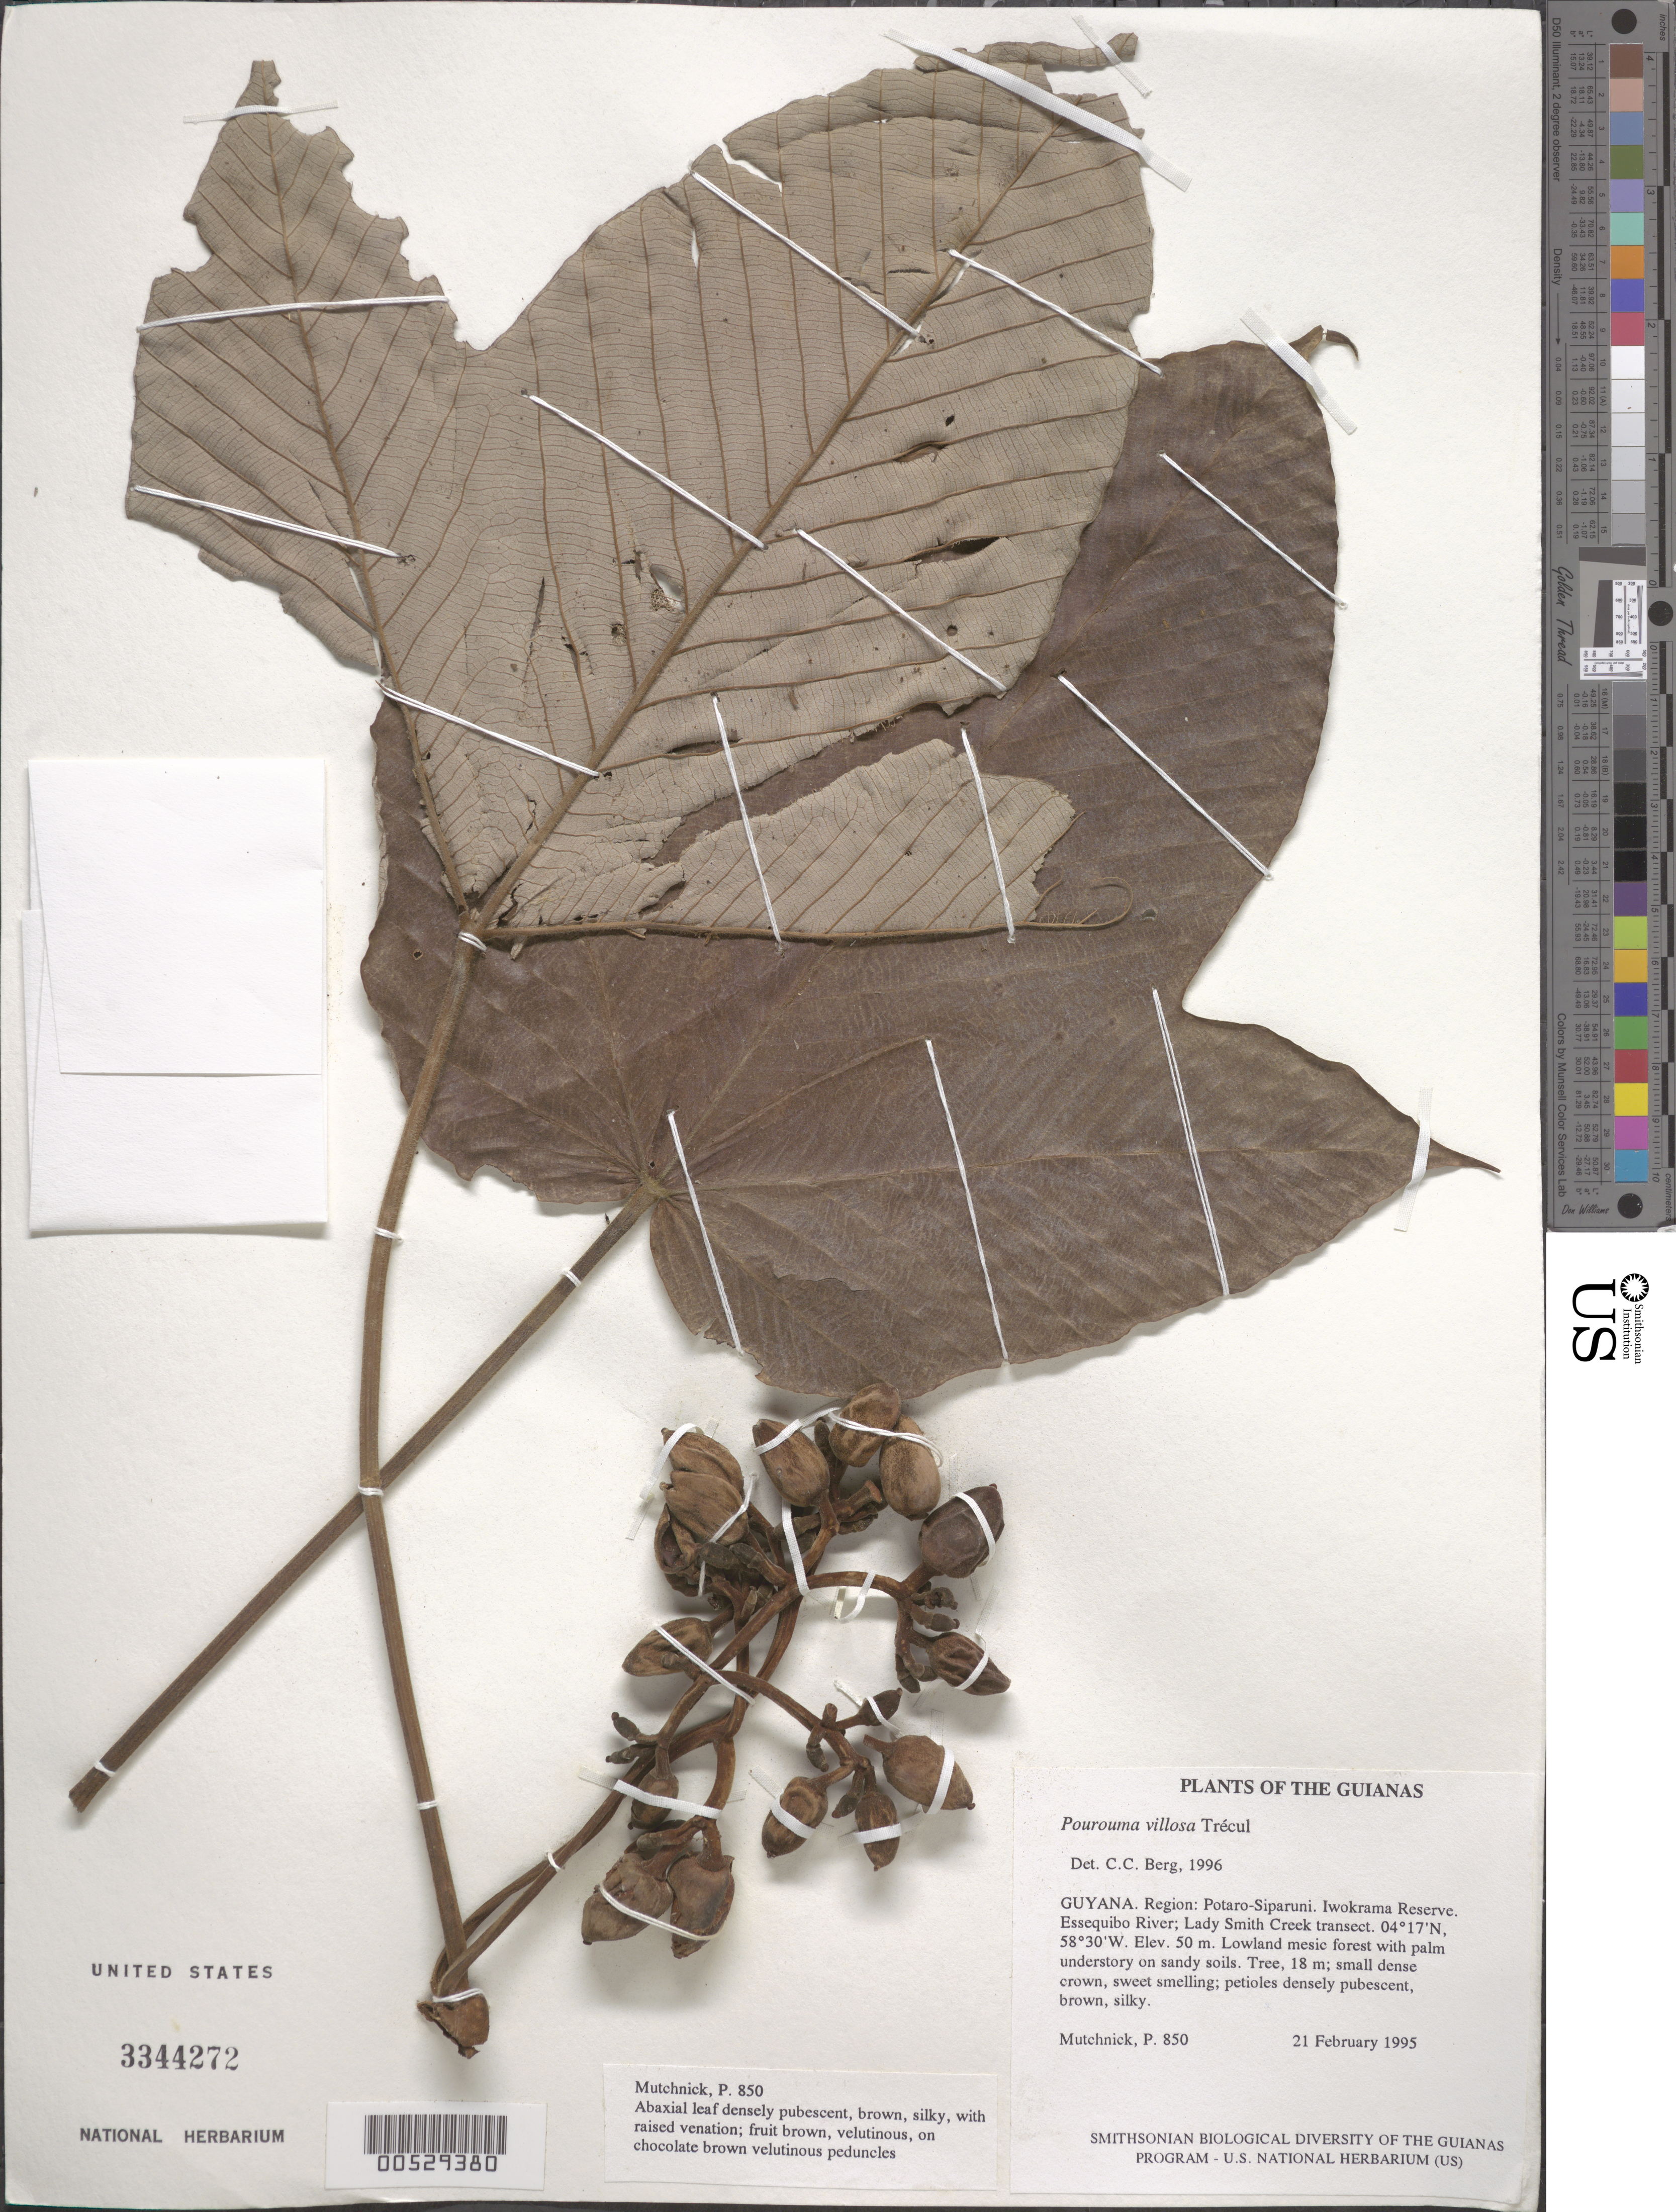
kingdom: Plantae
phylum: Tracheophyta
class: Magnoliopsida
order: Rosales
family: Urticaceae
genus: Pourouma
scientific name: Pourouma villosa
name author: Trécul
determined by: Berg, C. C.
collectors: P. Mutchnick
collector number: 850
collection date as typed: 21 February 1995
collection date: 1995-02-21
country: Guyana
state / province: Potaro-Siparuni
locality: Iwokrama Reserve. Essequibo River; Lady Smith Creek transect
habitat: Lowland mesic forest with palm understory on sandy soils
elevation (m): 50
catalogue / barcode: US 3344272